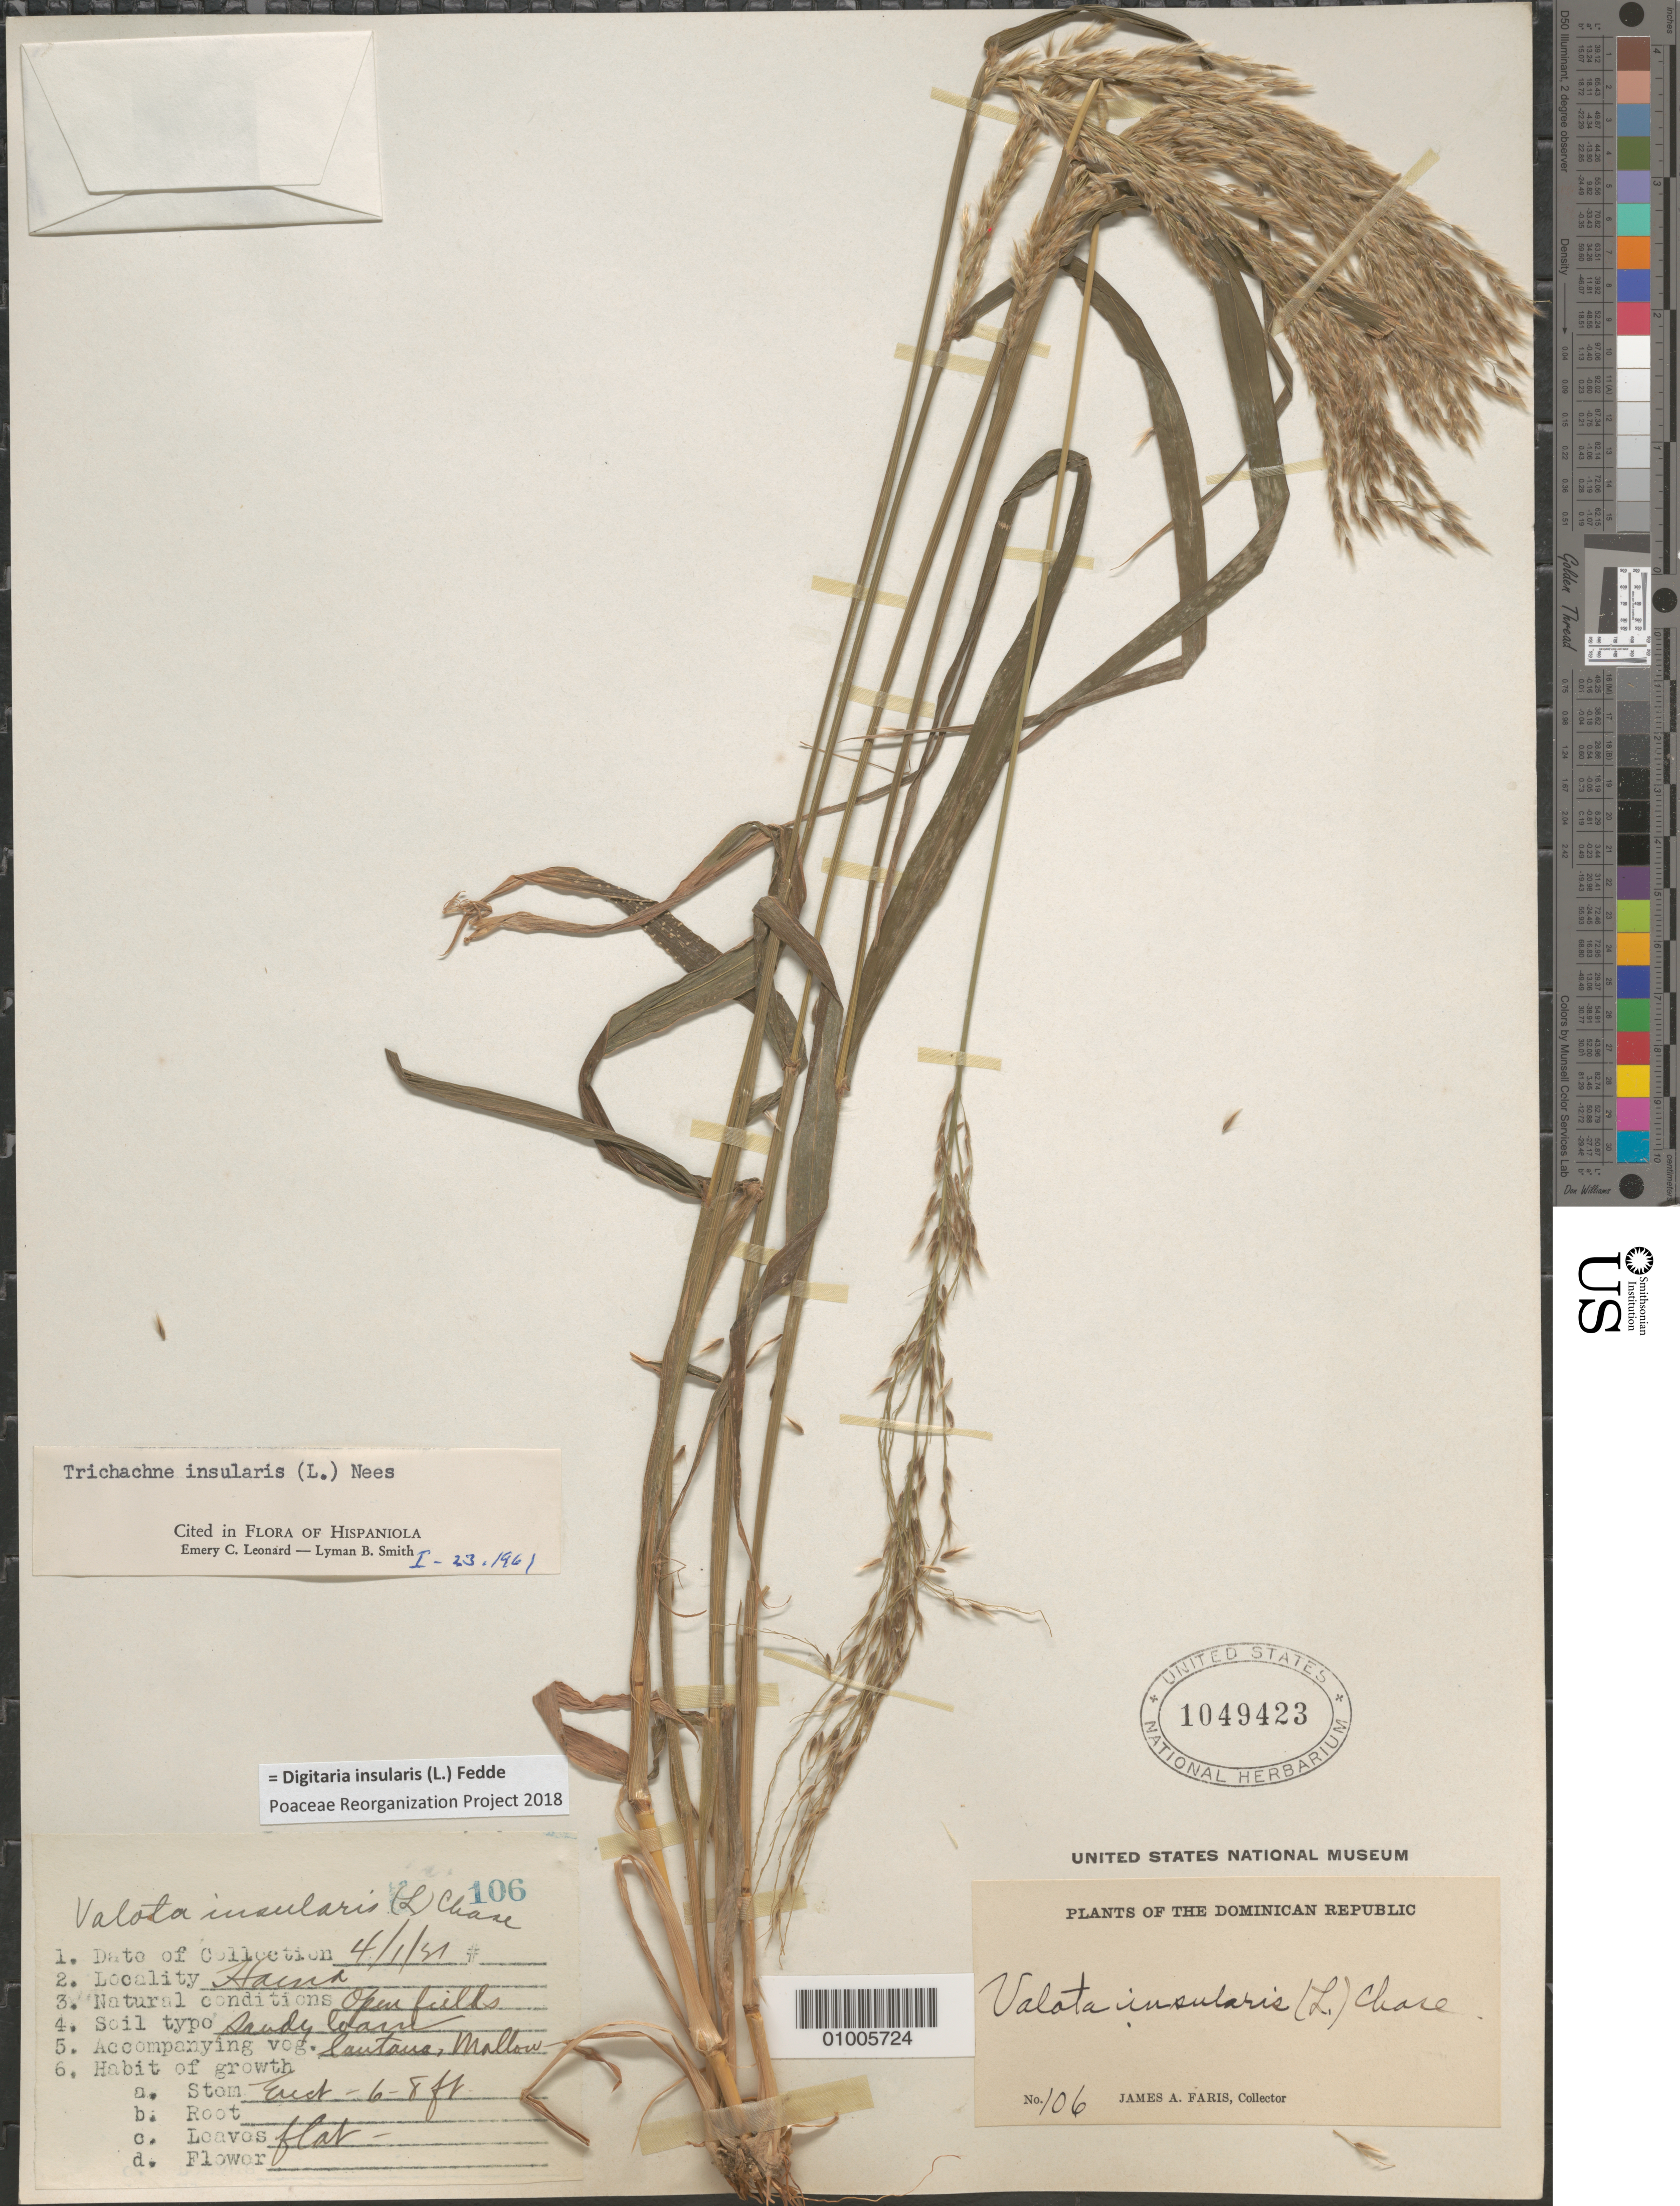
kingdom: Plantae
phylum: Tracheophyta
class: Liliopsida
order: Poales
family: Poaceae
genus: Digitaria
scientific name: Digitaria insularis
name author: (L.) Mez ex Ekman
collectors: J. Faris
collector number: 106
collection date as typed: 01 Apr 1921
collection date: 1921-04-01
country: Dominican Republic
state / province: San Cristóbal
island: Hispaniola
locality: Open hills, sandy soil patches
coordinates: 0 N, 0 E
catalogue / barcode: US 1049423